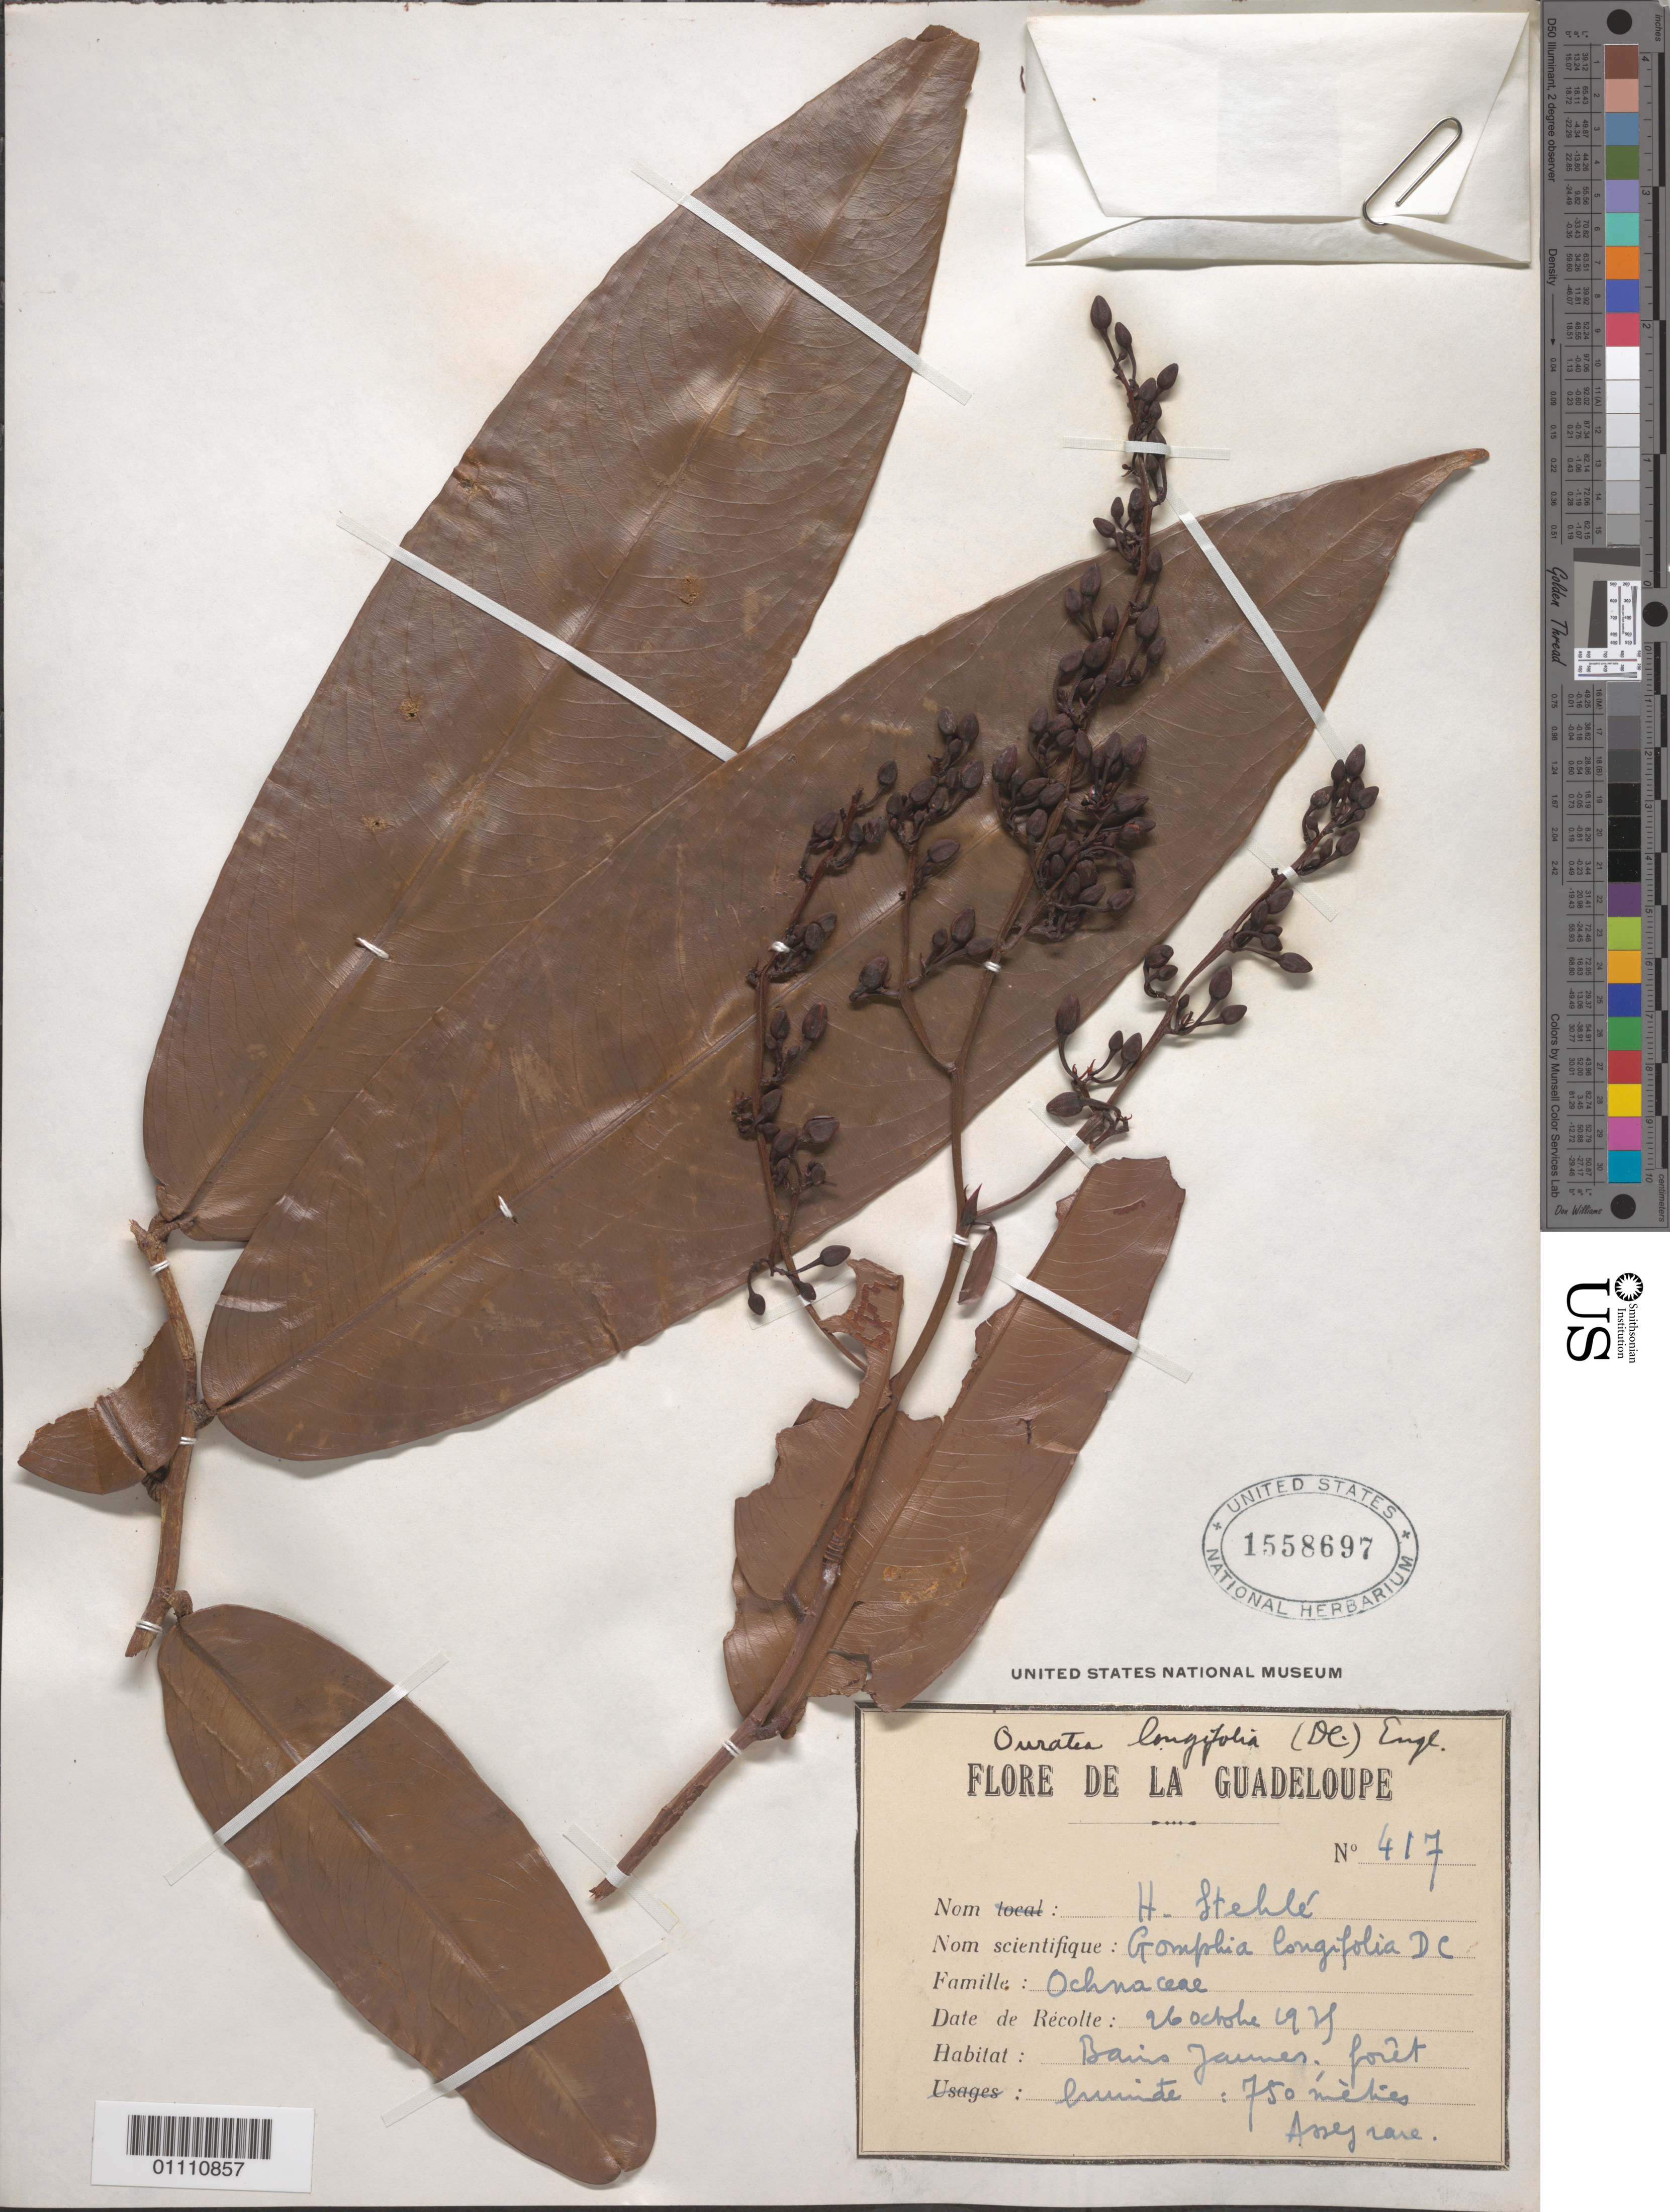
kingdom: Plantae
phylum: Tracheophyta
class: Magnoliopsida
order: Malpighiales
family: Ochnaceae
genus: Ouratea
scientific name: Ouratea longifolia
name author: (Lam.) Engl.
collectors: H. Stehlé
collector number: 417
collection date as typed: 26 Oct 1935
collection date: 1935-10-26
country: Guadeloupe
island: Basse Terre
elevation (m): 750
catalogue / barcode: US 1558697